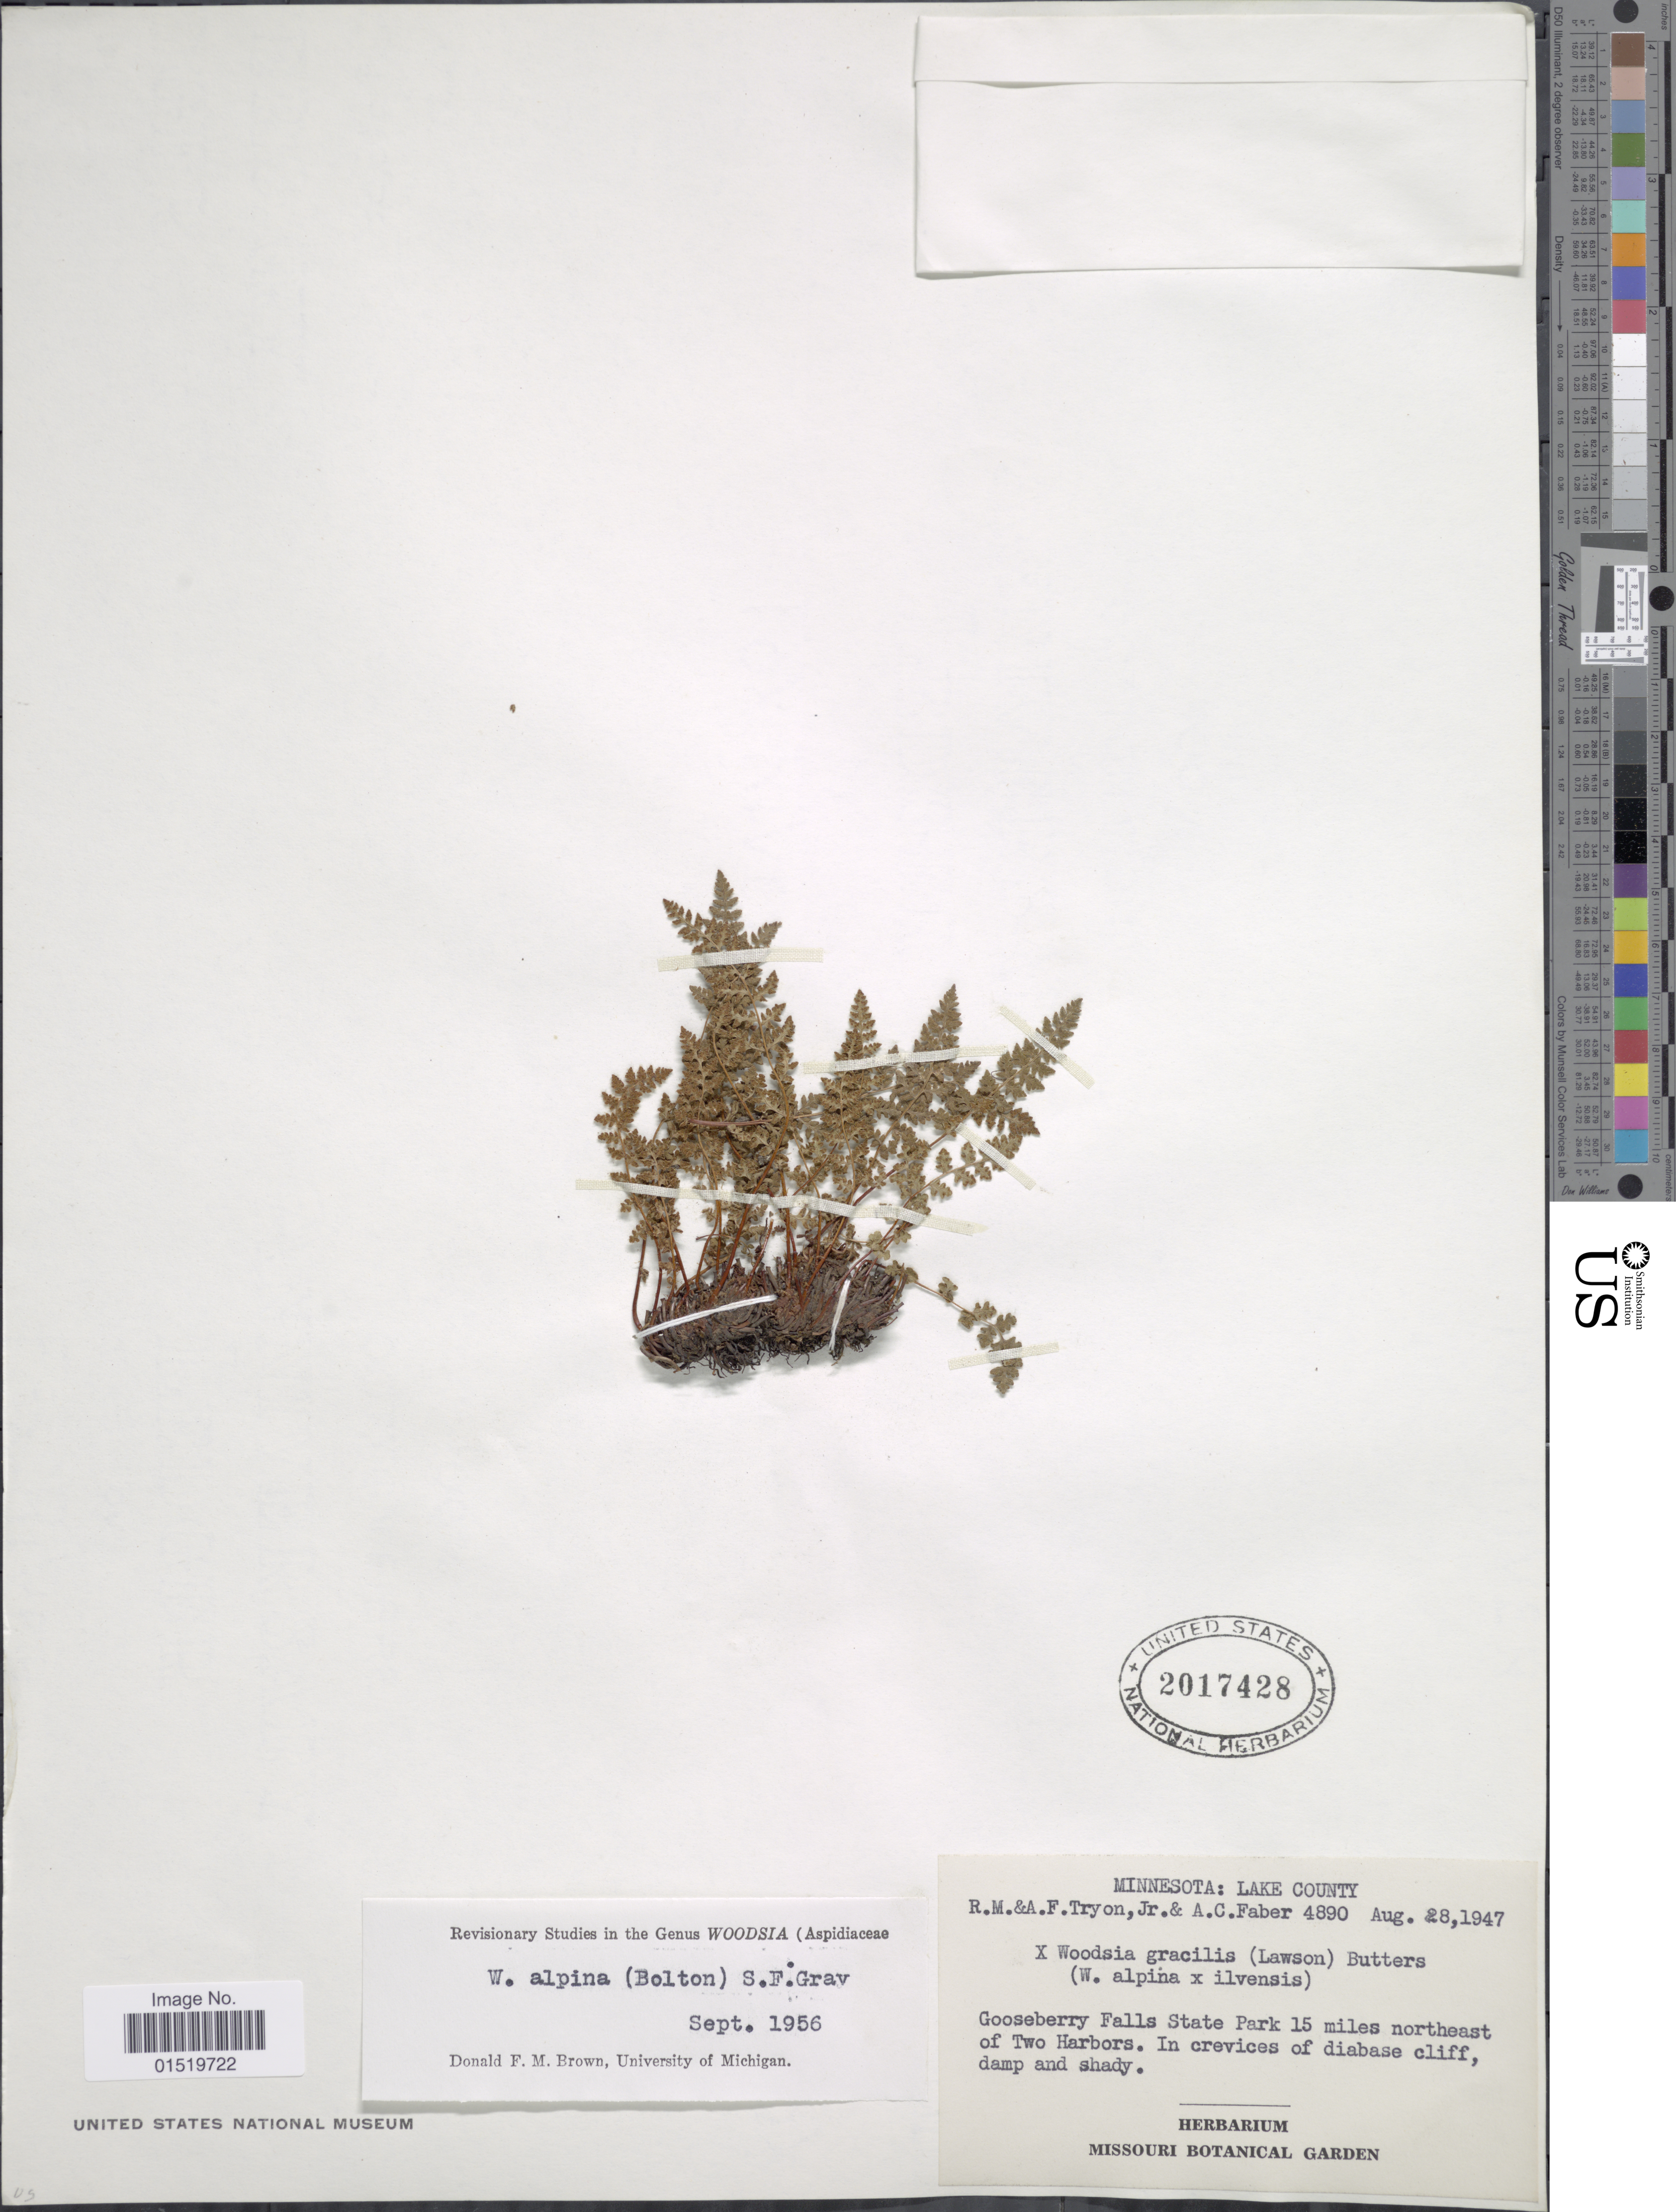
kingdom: Plantae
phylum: Tracheophyta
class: Polypodiopsida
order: Polypodiales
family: Woodsiaceae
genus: Woodsia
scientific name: Woodsia x gracilis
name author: (Lawson) Butters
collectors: R. M. Tryon, A. F. Tryon & A. Faber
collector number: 4890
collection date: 1947-08-28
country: United States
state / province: Minnesota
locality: Lake County, Gooseberry Falls State Park 15 miles northeast of Two Harbors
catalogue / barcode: US 2017428